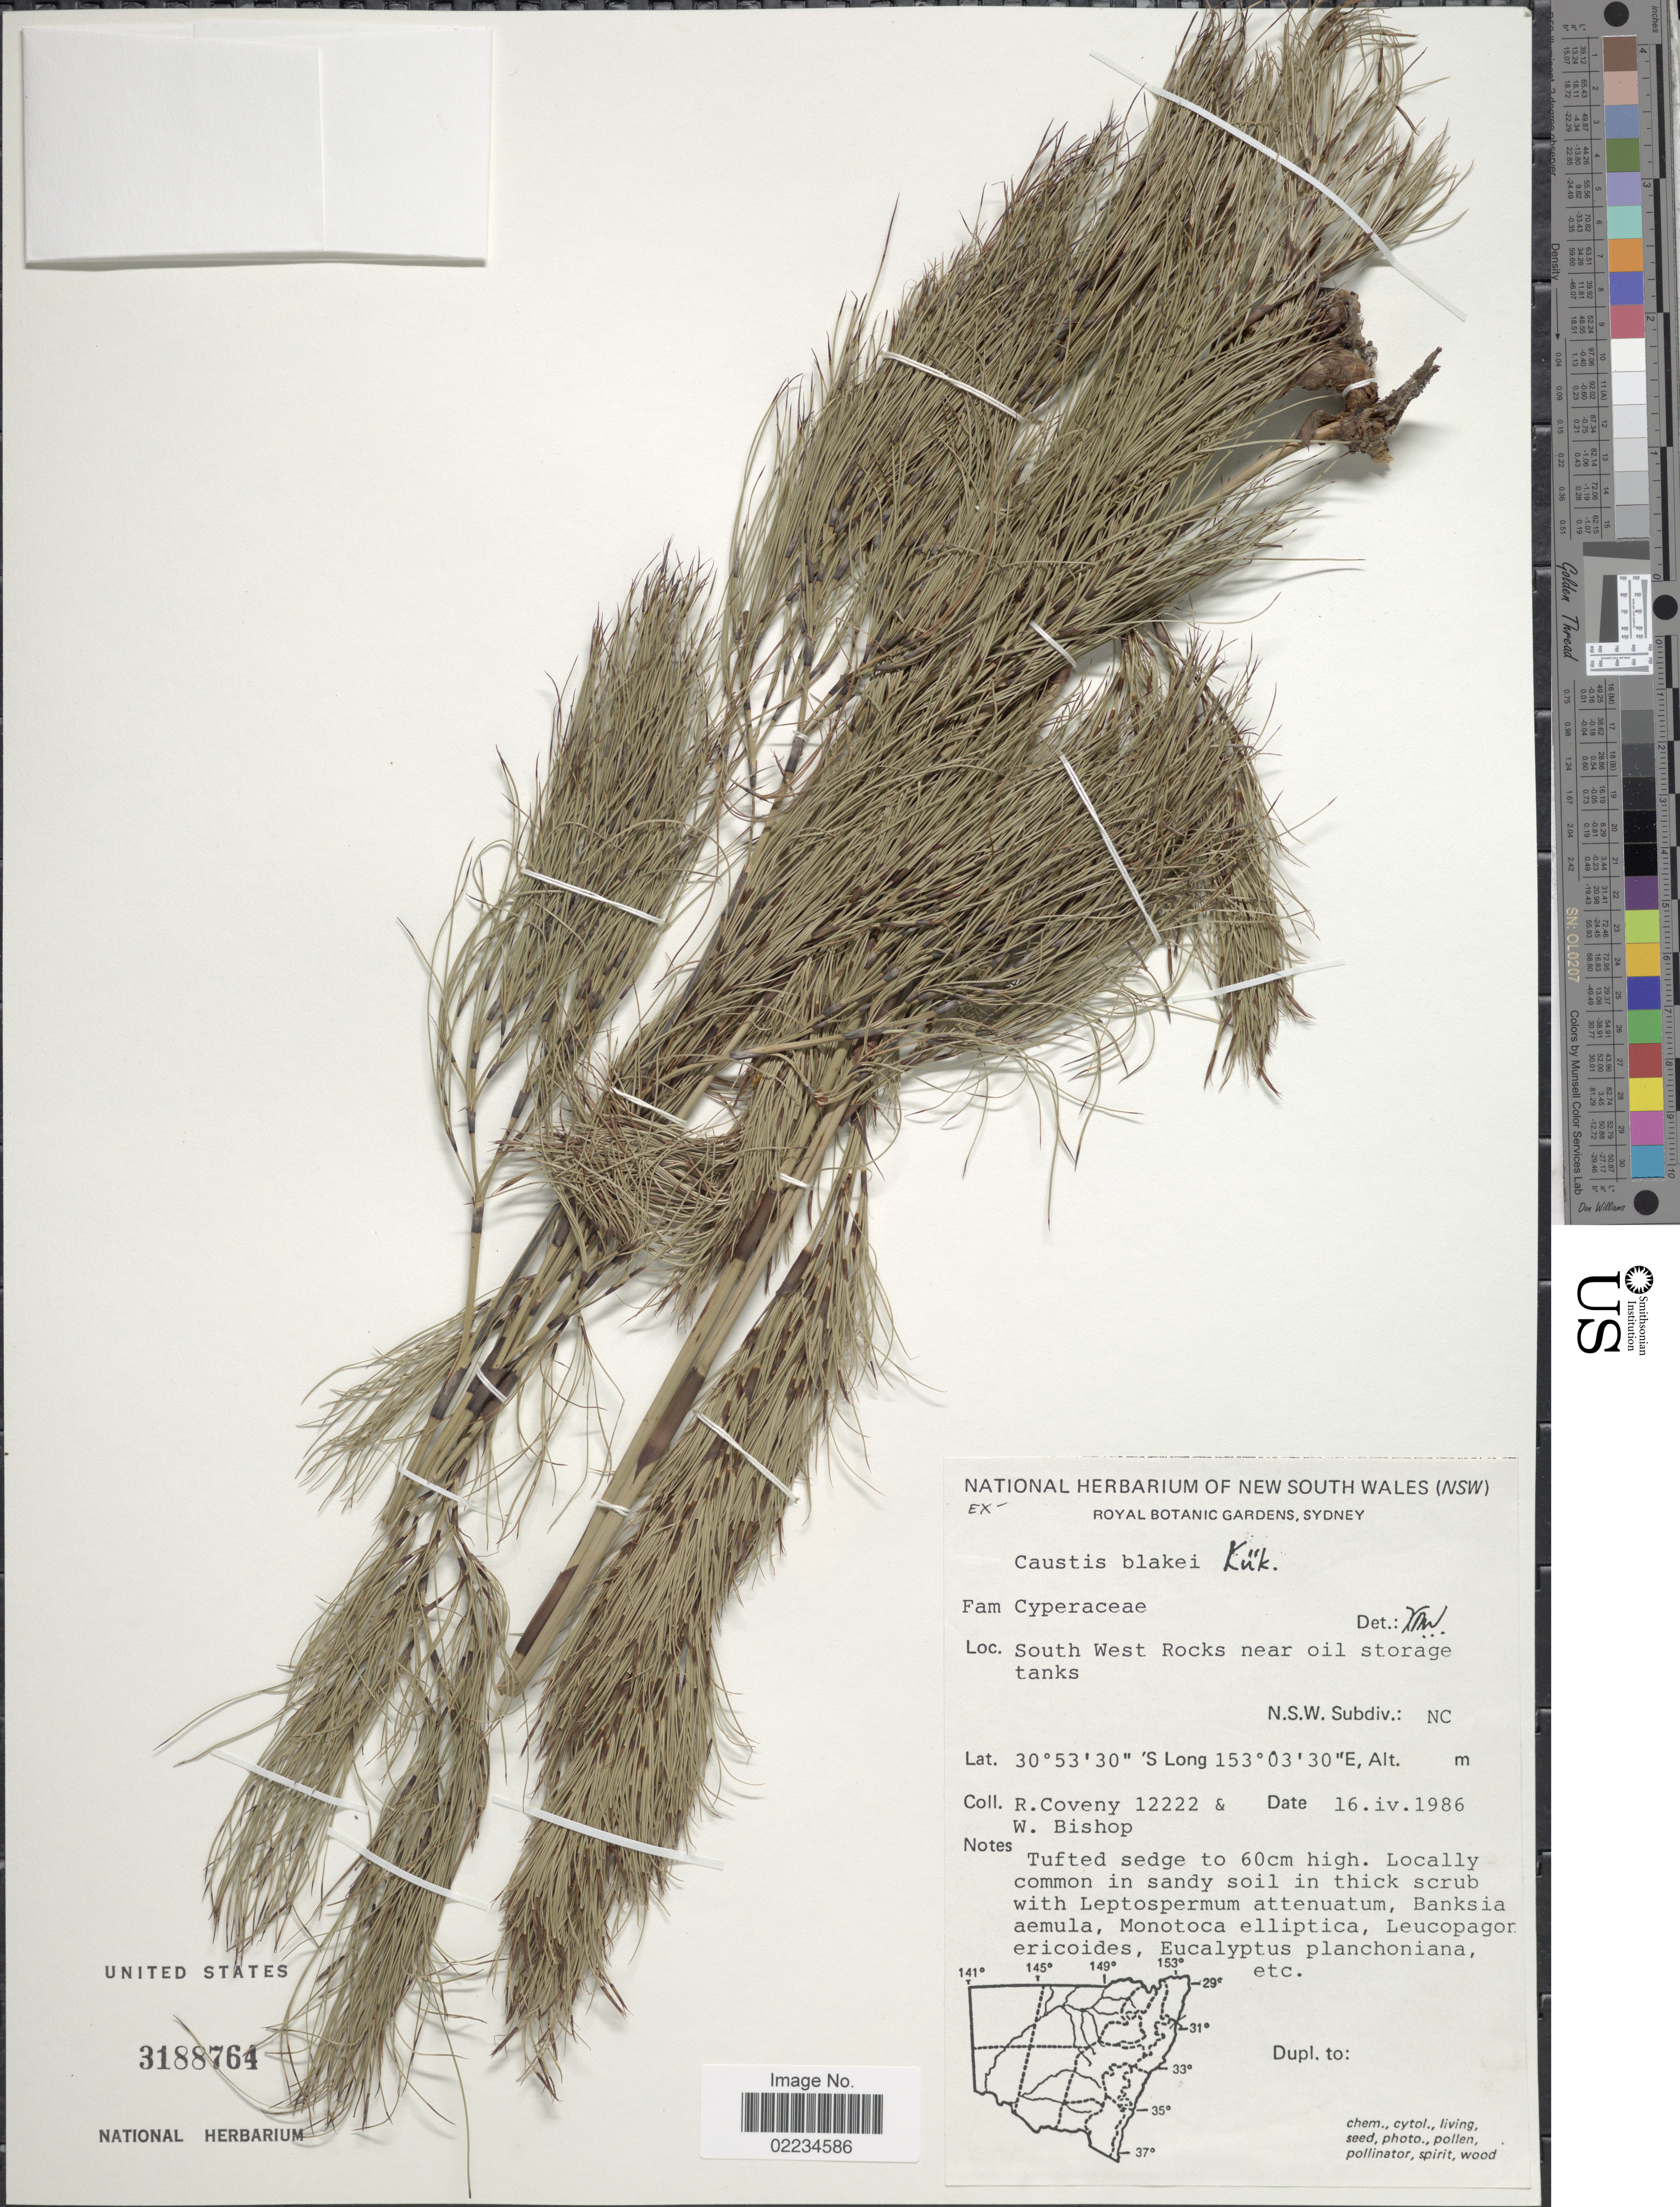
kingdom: Plantae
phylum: Tracheophyta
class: Liliopsida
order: Poales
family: Cyperaceae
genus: Caustis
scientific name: Caustis blakei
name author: Kük. ex S.T. Blake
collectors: R. Coveny & W. Bishop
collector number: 12222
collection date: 1986-04-16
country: Australia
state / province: New South Wales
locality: South West Rocks near oil storage tanks, Subdiv: NC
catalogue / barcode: US 3188764